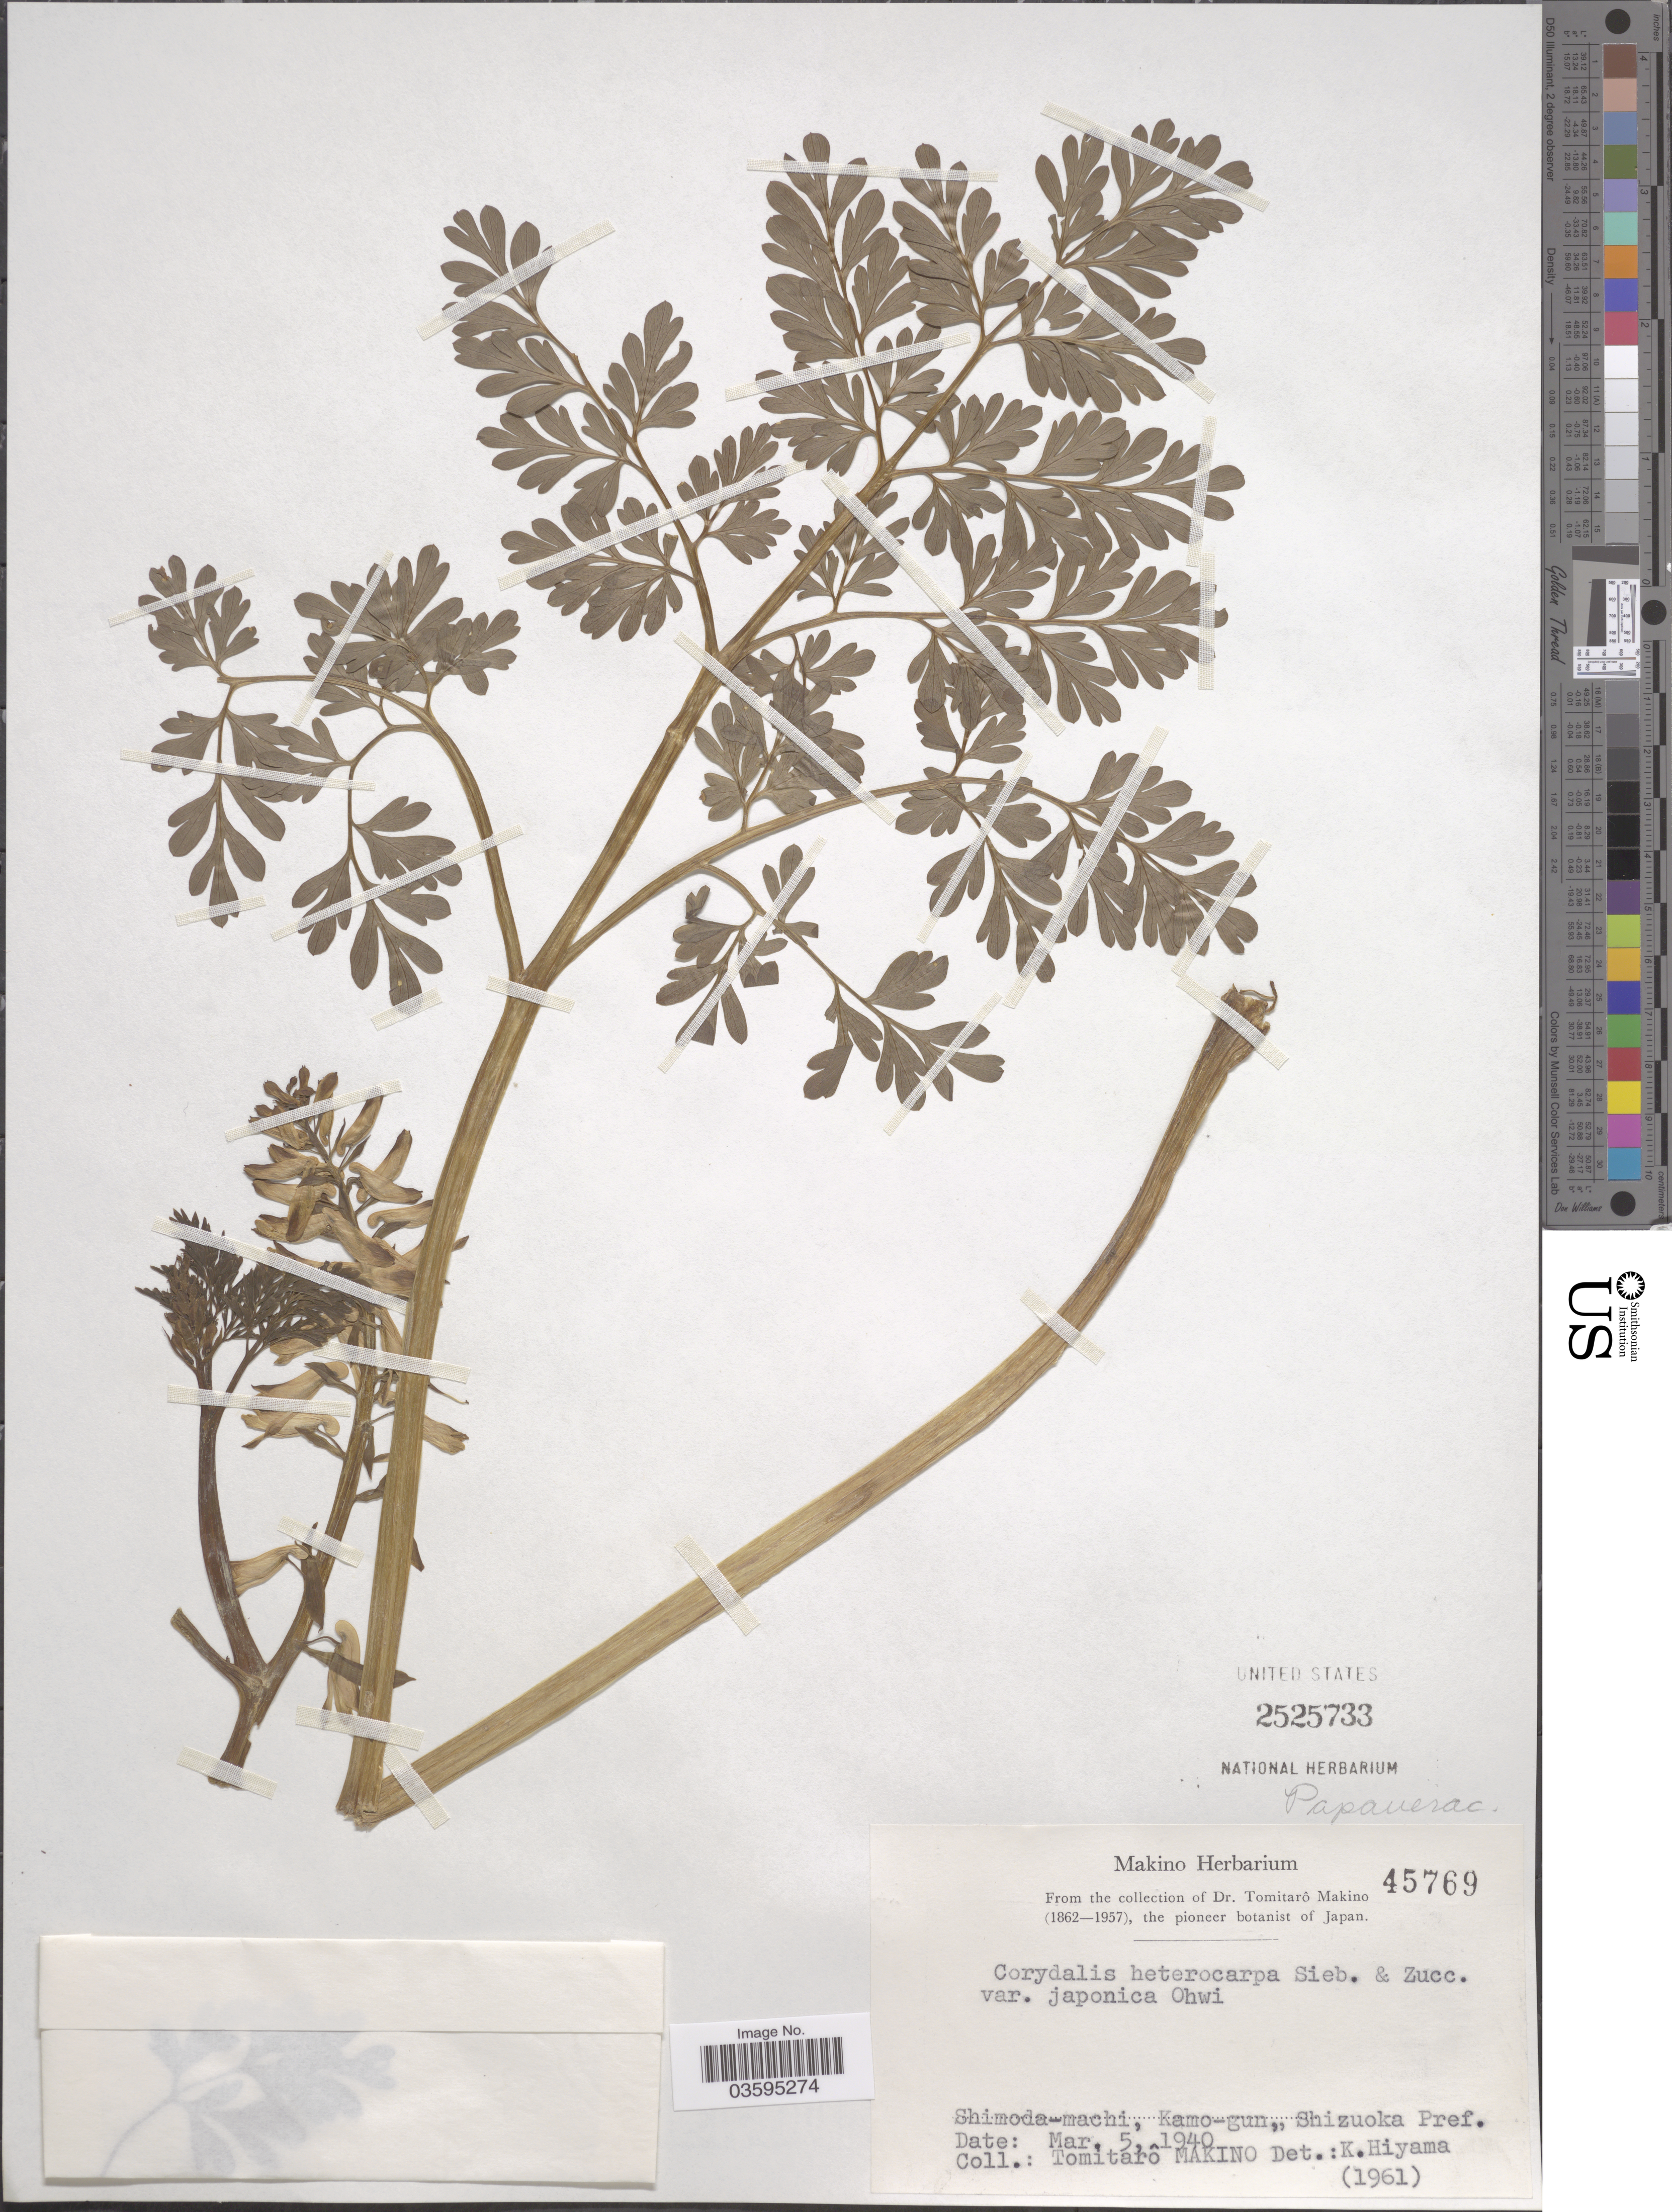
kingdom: Plantae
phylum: Tracheophyta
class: Magnoliopsida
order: Ranunculales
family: Papaveraceae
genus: Corydalis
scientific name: Corydalis heterocarpa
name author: Siebold & Zucc.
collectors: T. Makino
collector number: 45769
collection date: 1940-03-05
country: Japan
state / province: Sizuoka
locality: Shimoda-machi, Kamo-gun, Shizuoka Pref.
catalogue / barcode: US 2525733